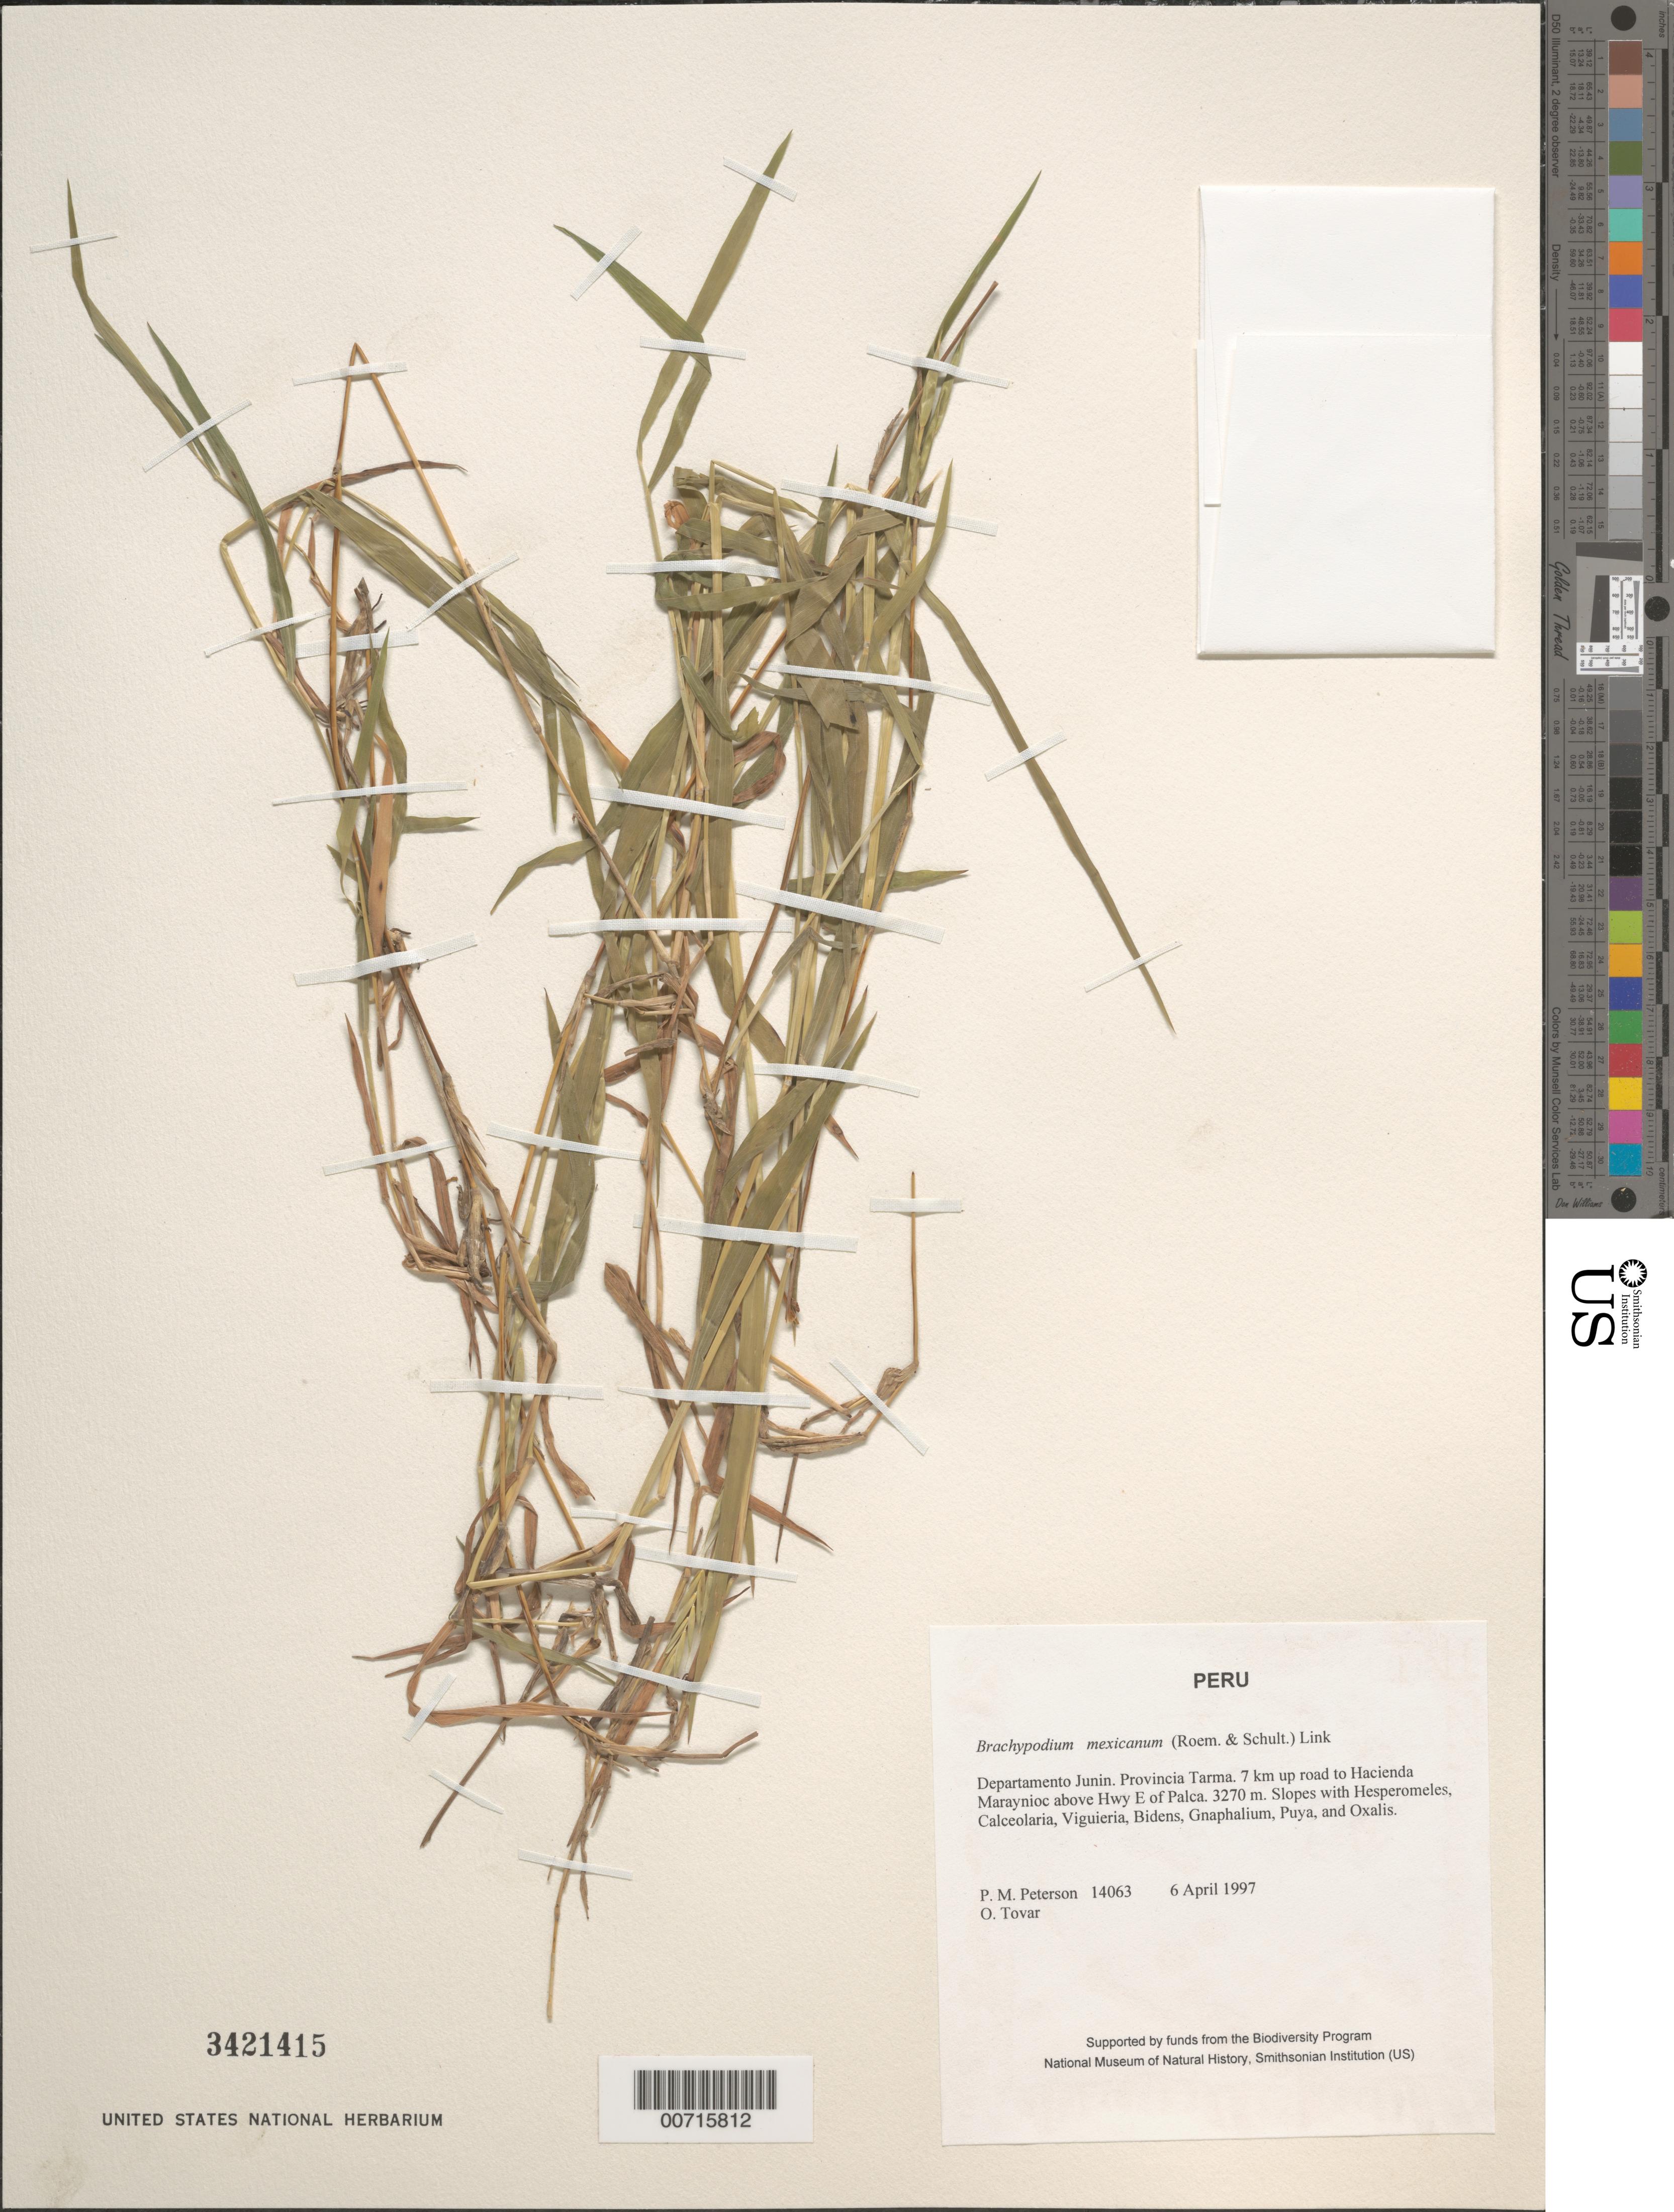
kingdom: Plantae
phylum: Tracheophyta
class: Liliopsida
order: Poales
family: Poaceae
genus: Brachypodium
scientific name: Brachypodium mexicanum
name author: (Roem. & Schult.) Link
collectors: P. M. Peterson & Ó. Tovar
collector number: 14063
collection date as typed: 06 Apr 1997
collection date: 1997-04-06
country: Peru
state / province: Junín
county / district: Tarma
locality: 7 km up road to Hacienda Maraynioc above Hwy E of Palca.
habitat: Slopes with Hesperomeles, Calceolaria, Viguieria, Bidens, Gnaphalium, Puya, and Oxalis.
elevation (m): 3270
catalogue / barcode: US 3421415